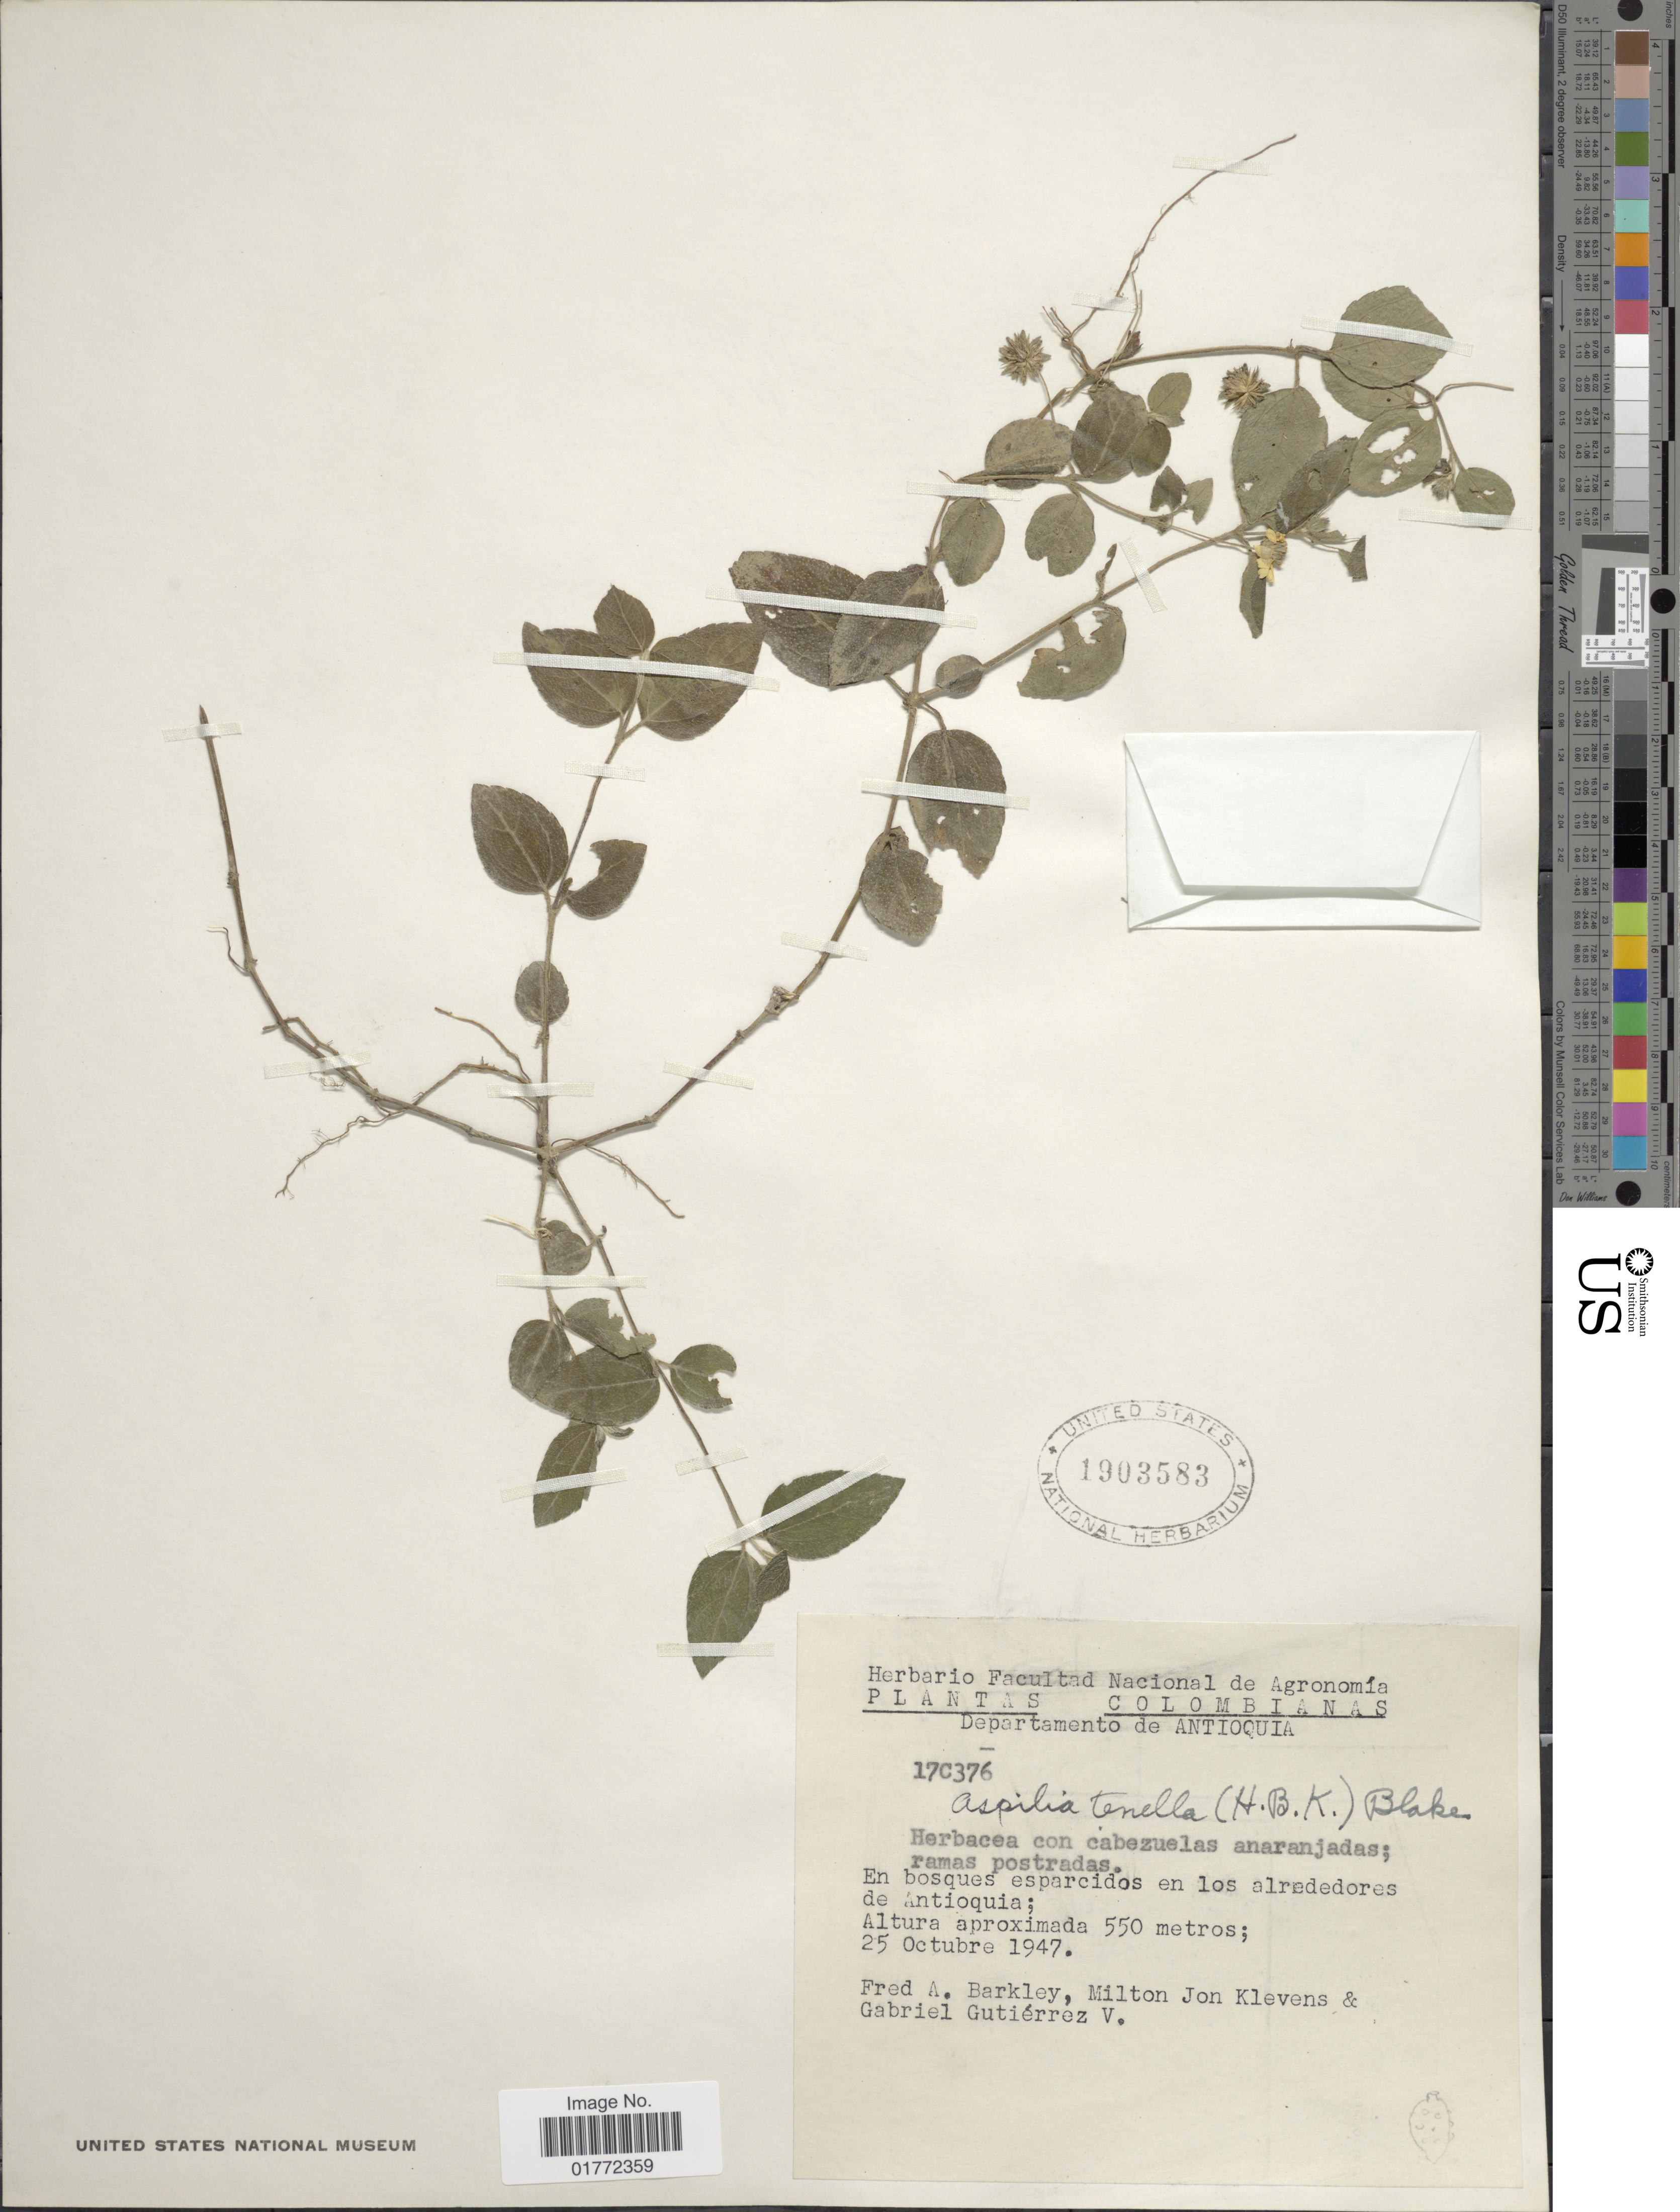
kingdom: Plantae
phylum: Tracheophyta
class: Magnoliopsida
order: Asterales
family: Asteraceae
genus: Eleutheranthera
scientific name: Eleutheranthera tenella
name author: (Kunth) H. Rob.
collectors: F. A. Barkley, M. Klevens & G. Gutiérrez V.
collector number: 17C376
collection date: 1947-10-25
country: Colombia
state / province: Antioquia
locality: En bosques esparcidos en los alrededores de Antioguia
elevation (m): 550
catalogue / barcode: US 1903583